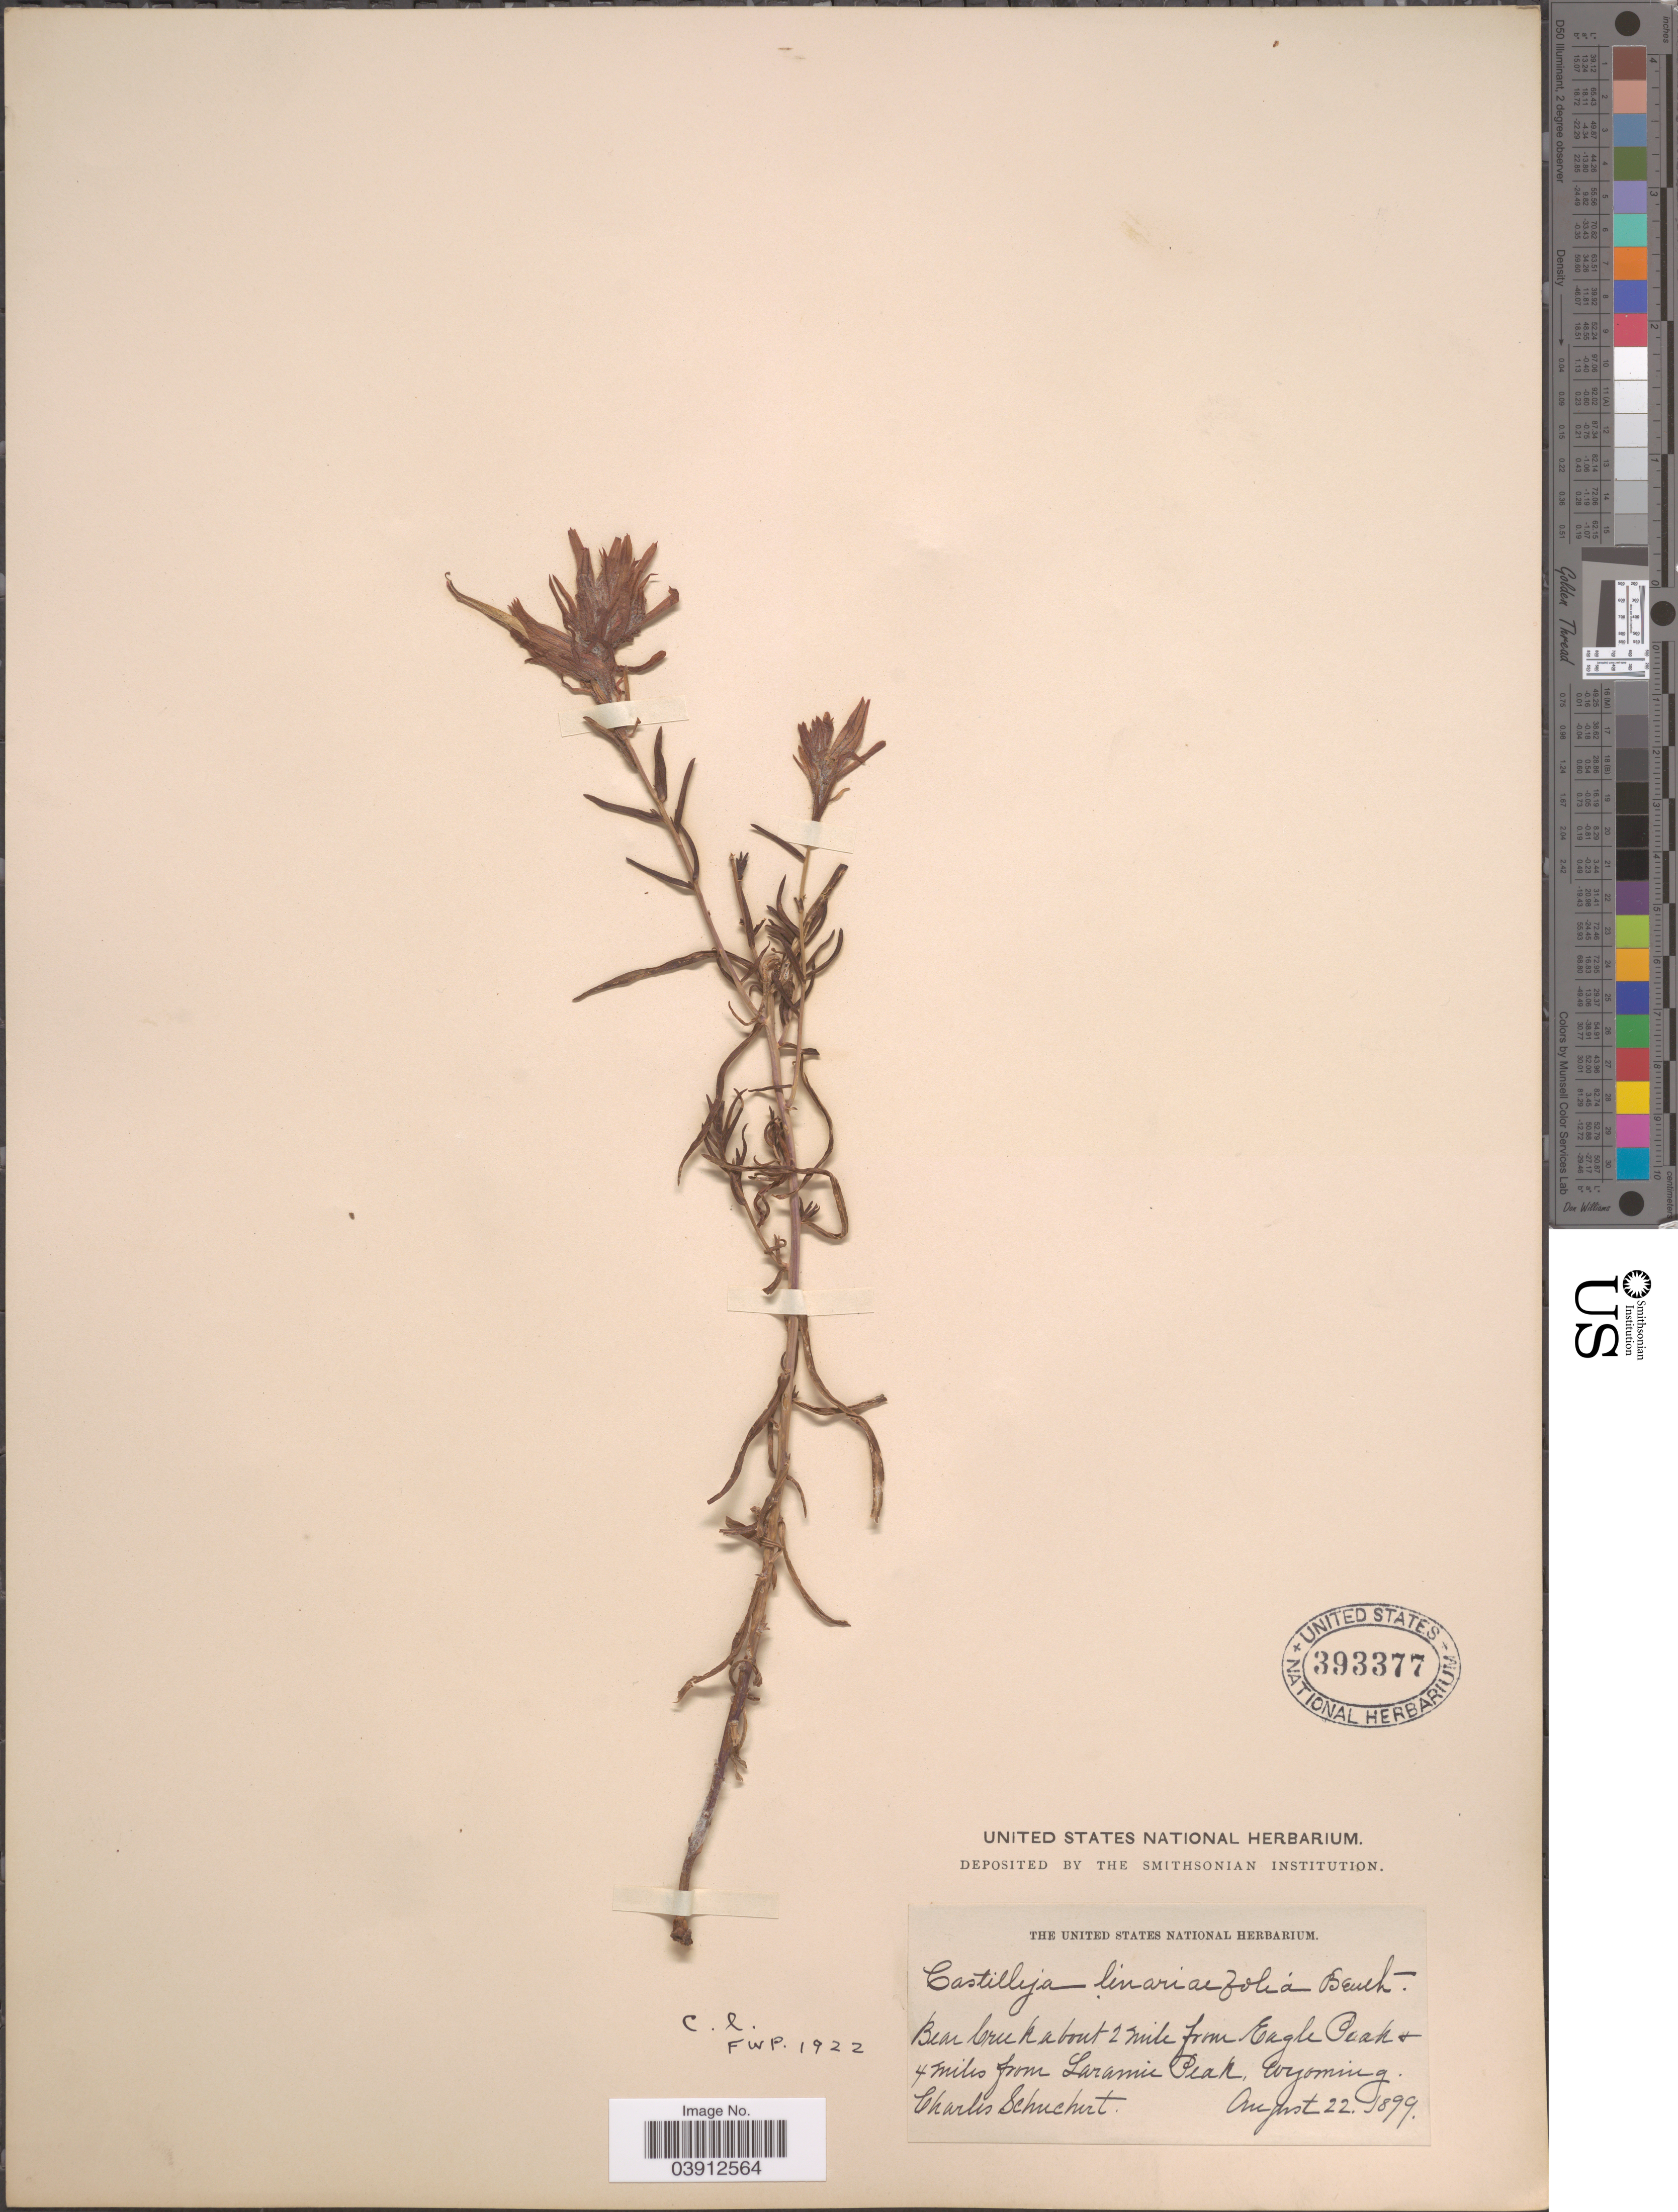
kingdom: Plantae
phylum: Tracheophyta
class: Magnoliopsida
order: Lamiales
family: Orobanchaceae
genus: Castilleja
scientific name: Castilleja linariifolia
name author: Benth.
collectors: C. Schuchert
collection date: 1899-08-22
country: United States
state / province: Wyoming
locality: Bear Creek about 2 mile from Eagle Peak + 4 miles from Laramie Peak.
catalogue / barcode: US 393377